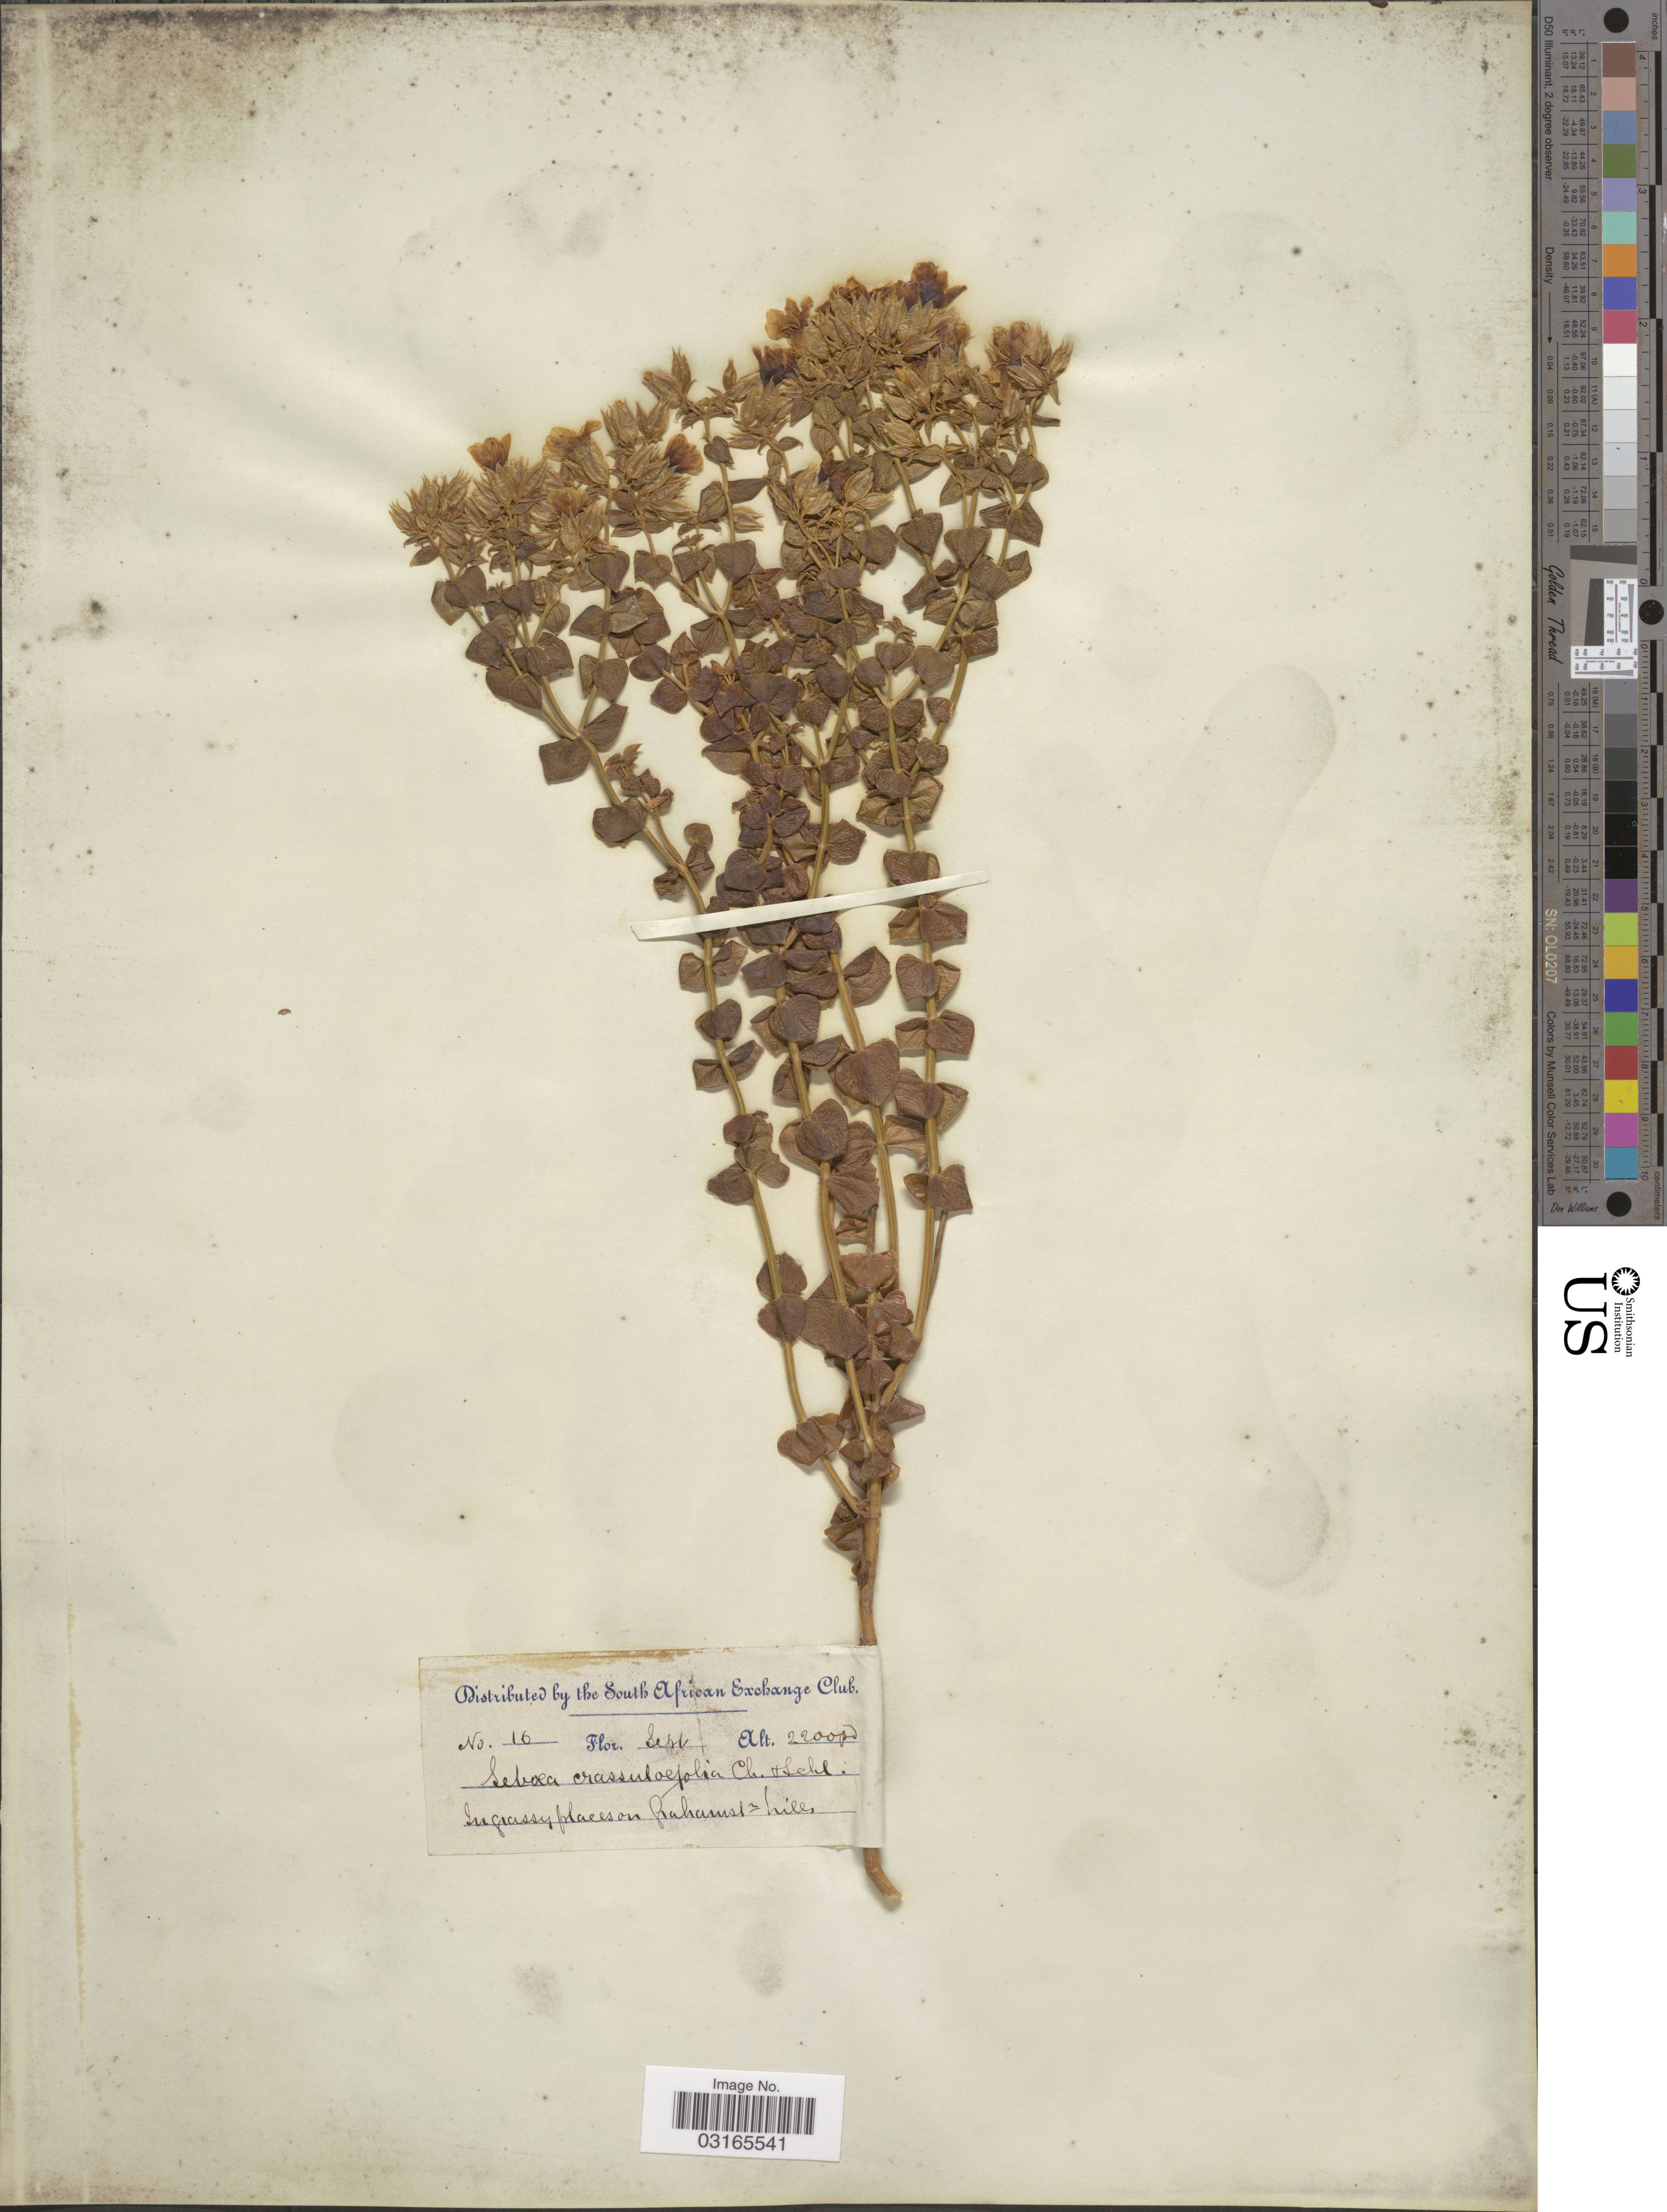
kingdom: Plantae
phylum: Tracheophyta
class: Magnoliopsida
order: Gentianales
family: Gentianaceae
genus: Sebaea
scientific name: Sebaea crassulifolia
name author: Cham. & Schltdl.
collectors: South African Exchange Club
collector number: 16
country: South Africa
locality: In grassy places on Grahamst hills.